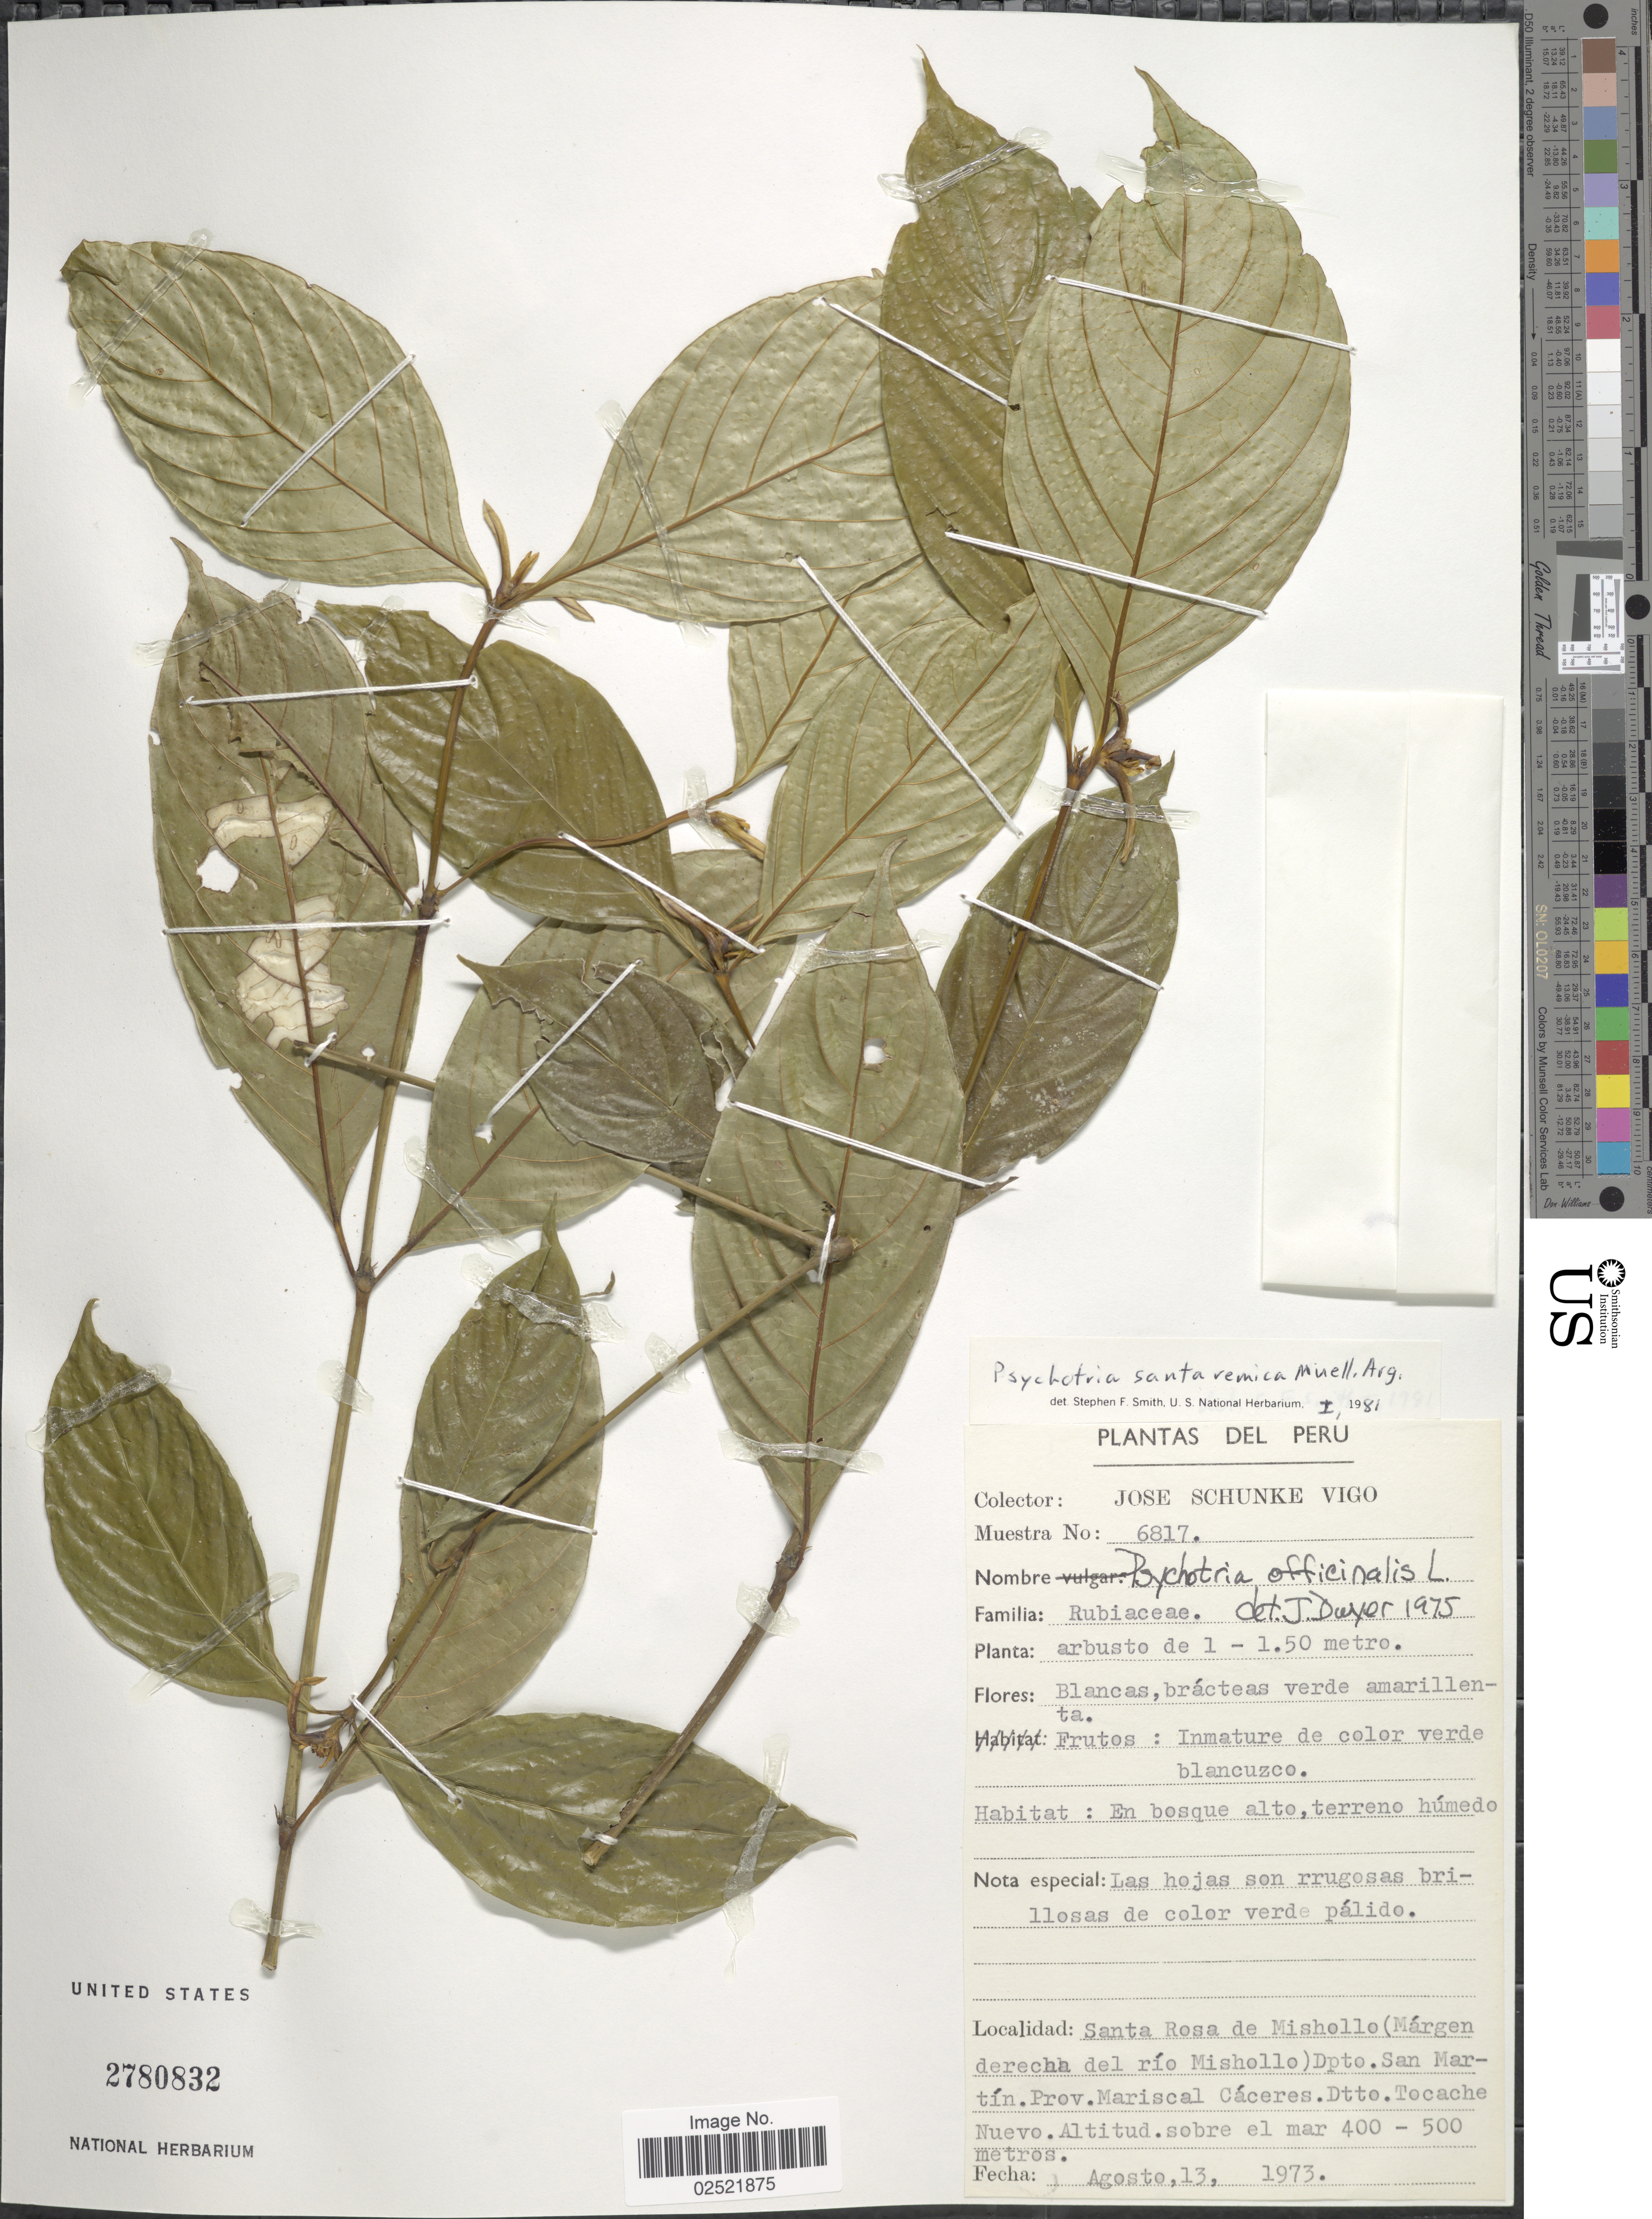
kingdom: Plantae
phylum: Tracheophyta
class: Magnoliopsida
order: Gentianales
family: Rubiaceae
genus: Psychotria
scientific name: Psychotria santaremica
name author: Müll. Arg.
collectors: J. Schunke Vigo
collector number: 6817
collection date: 1973-08-13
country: Peru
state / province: San Martín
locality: Santa Rosa de Mishollo (Margen derecha del Rio Mishollo), Prov. Mariscal Caceres, Dtto. Tocache Nuevo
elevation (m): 400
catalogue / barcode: US 2780832